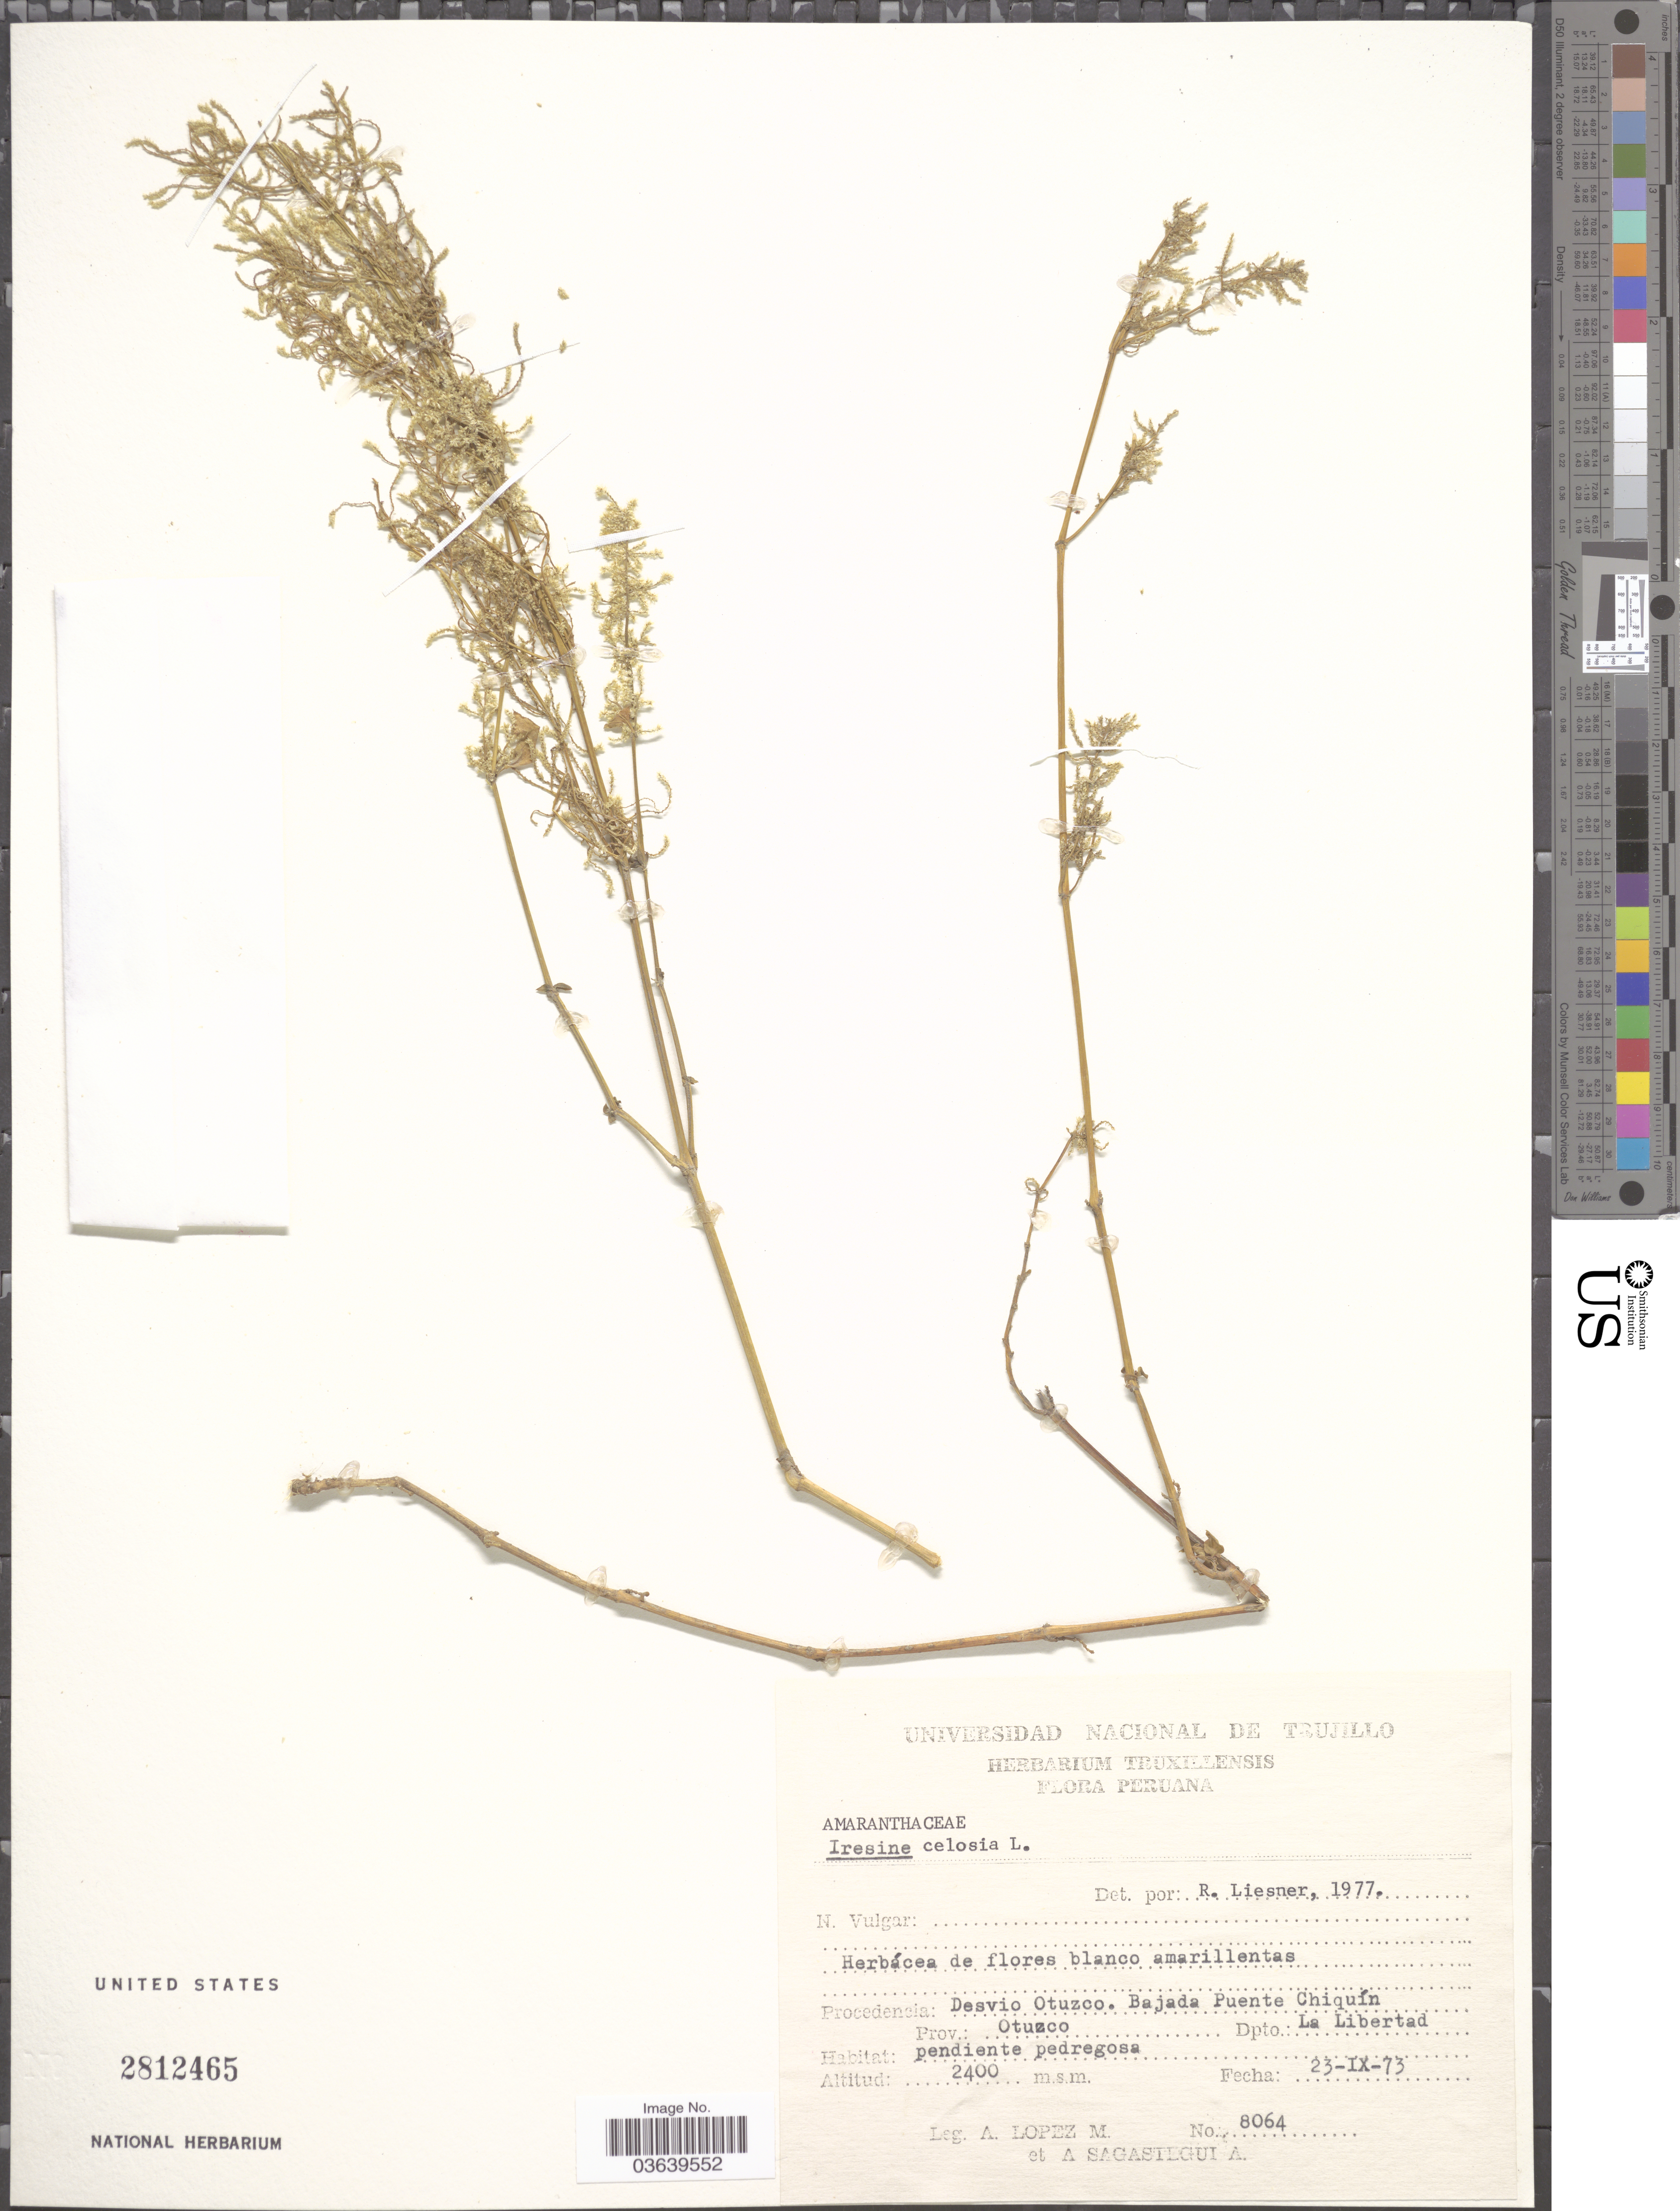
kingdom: Plantae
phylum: Tracheophyta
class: Magnoliopsida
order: Caryophyllales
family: Amaranthaceae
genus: Iresine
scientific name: Iresine celosia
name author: L.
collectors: A. López M. & A. Sagástegui A.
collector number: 8064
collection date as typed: Transcribed d/m/y: 23/9/73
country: Peru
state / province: La Libertad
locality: Desvio Otuzco. Bajada Puente Chiquín. Prov. Otuzco. Dpto. La Libertad.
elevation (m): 2400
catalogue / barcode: US 2812465